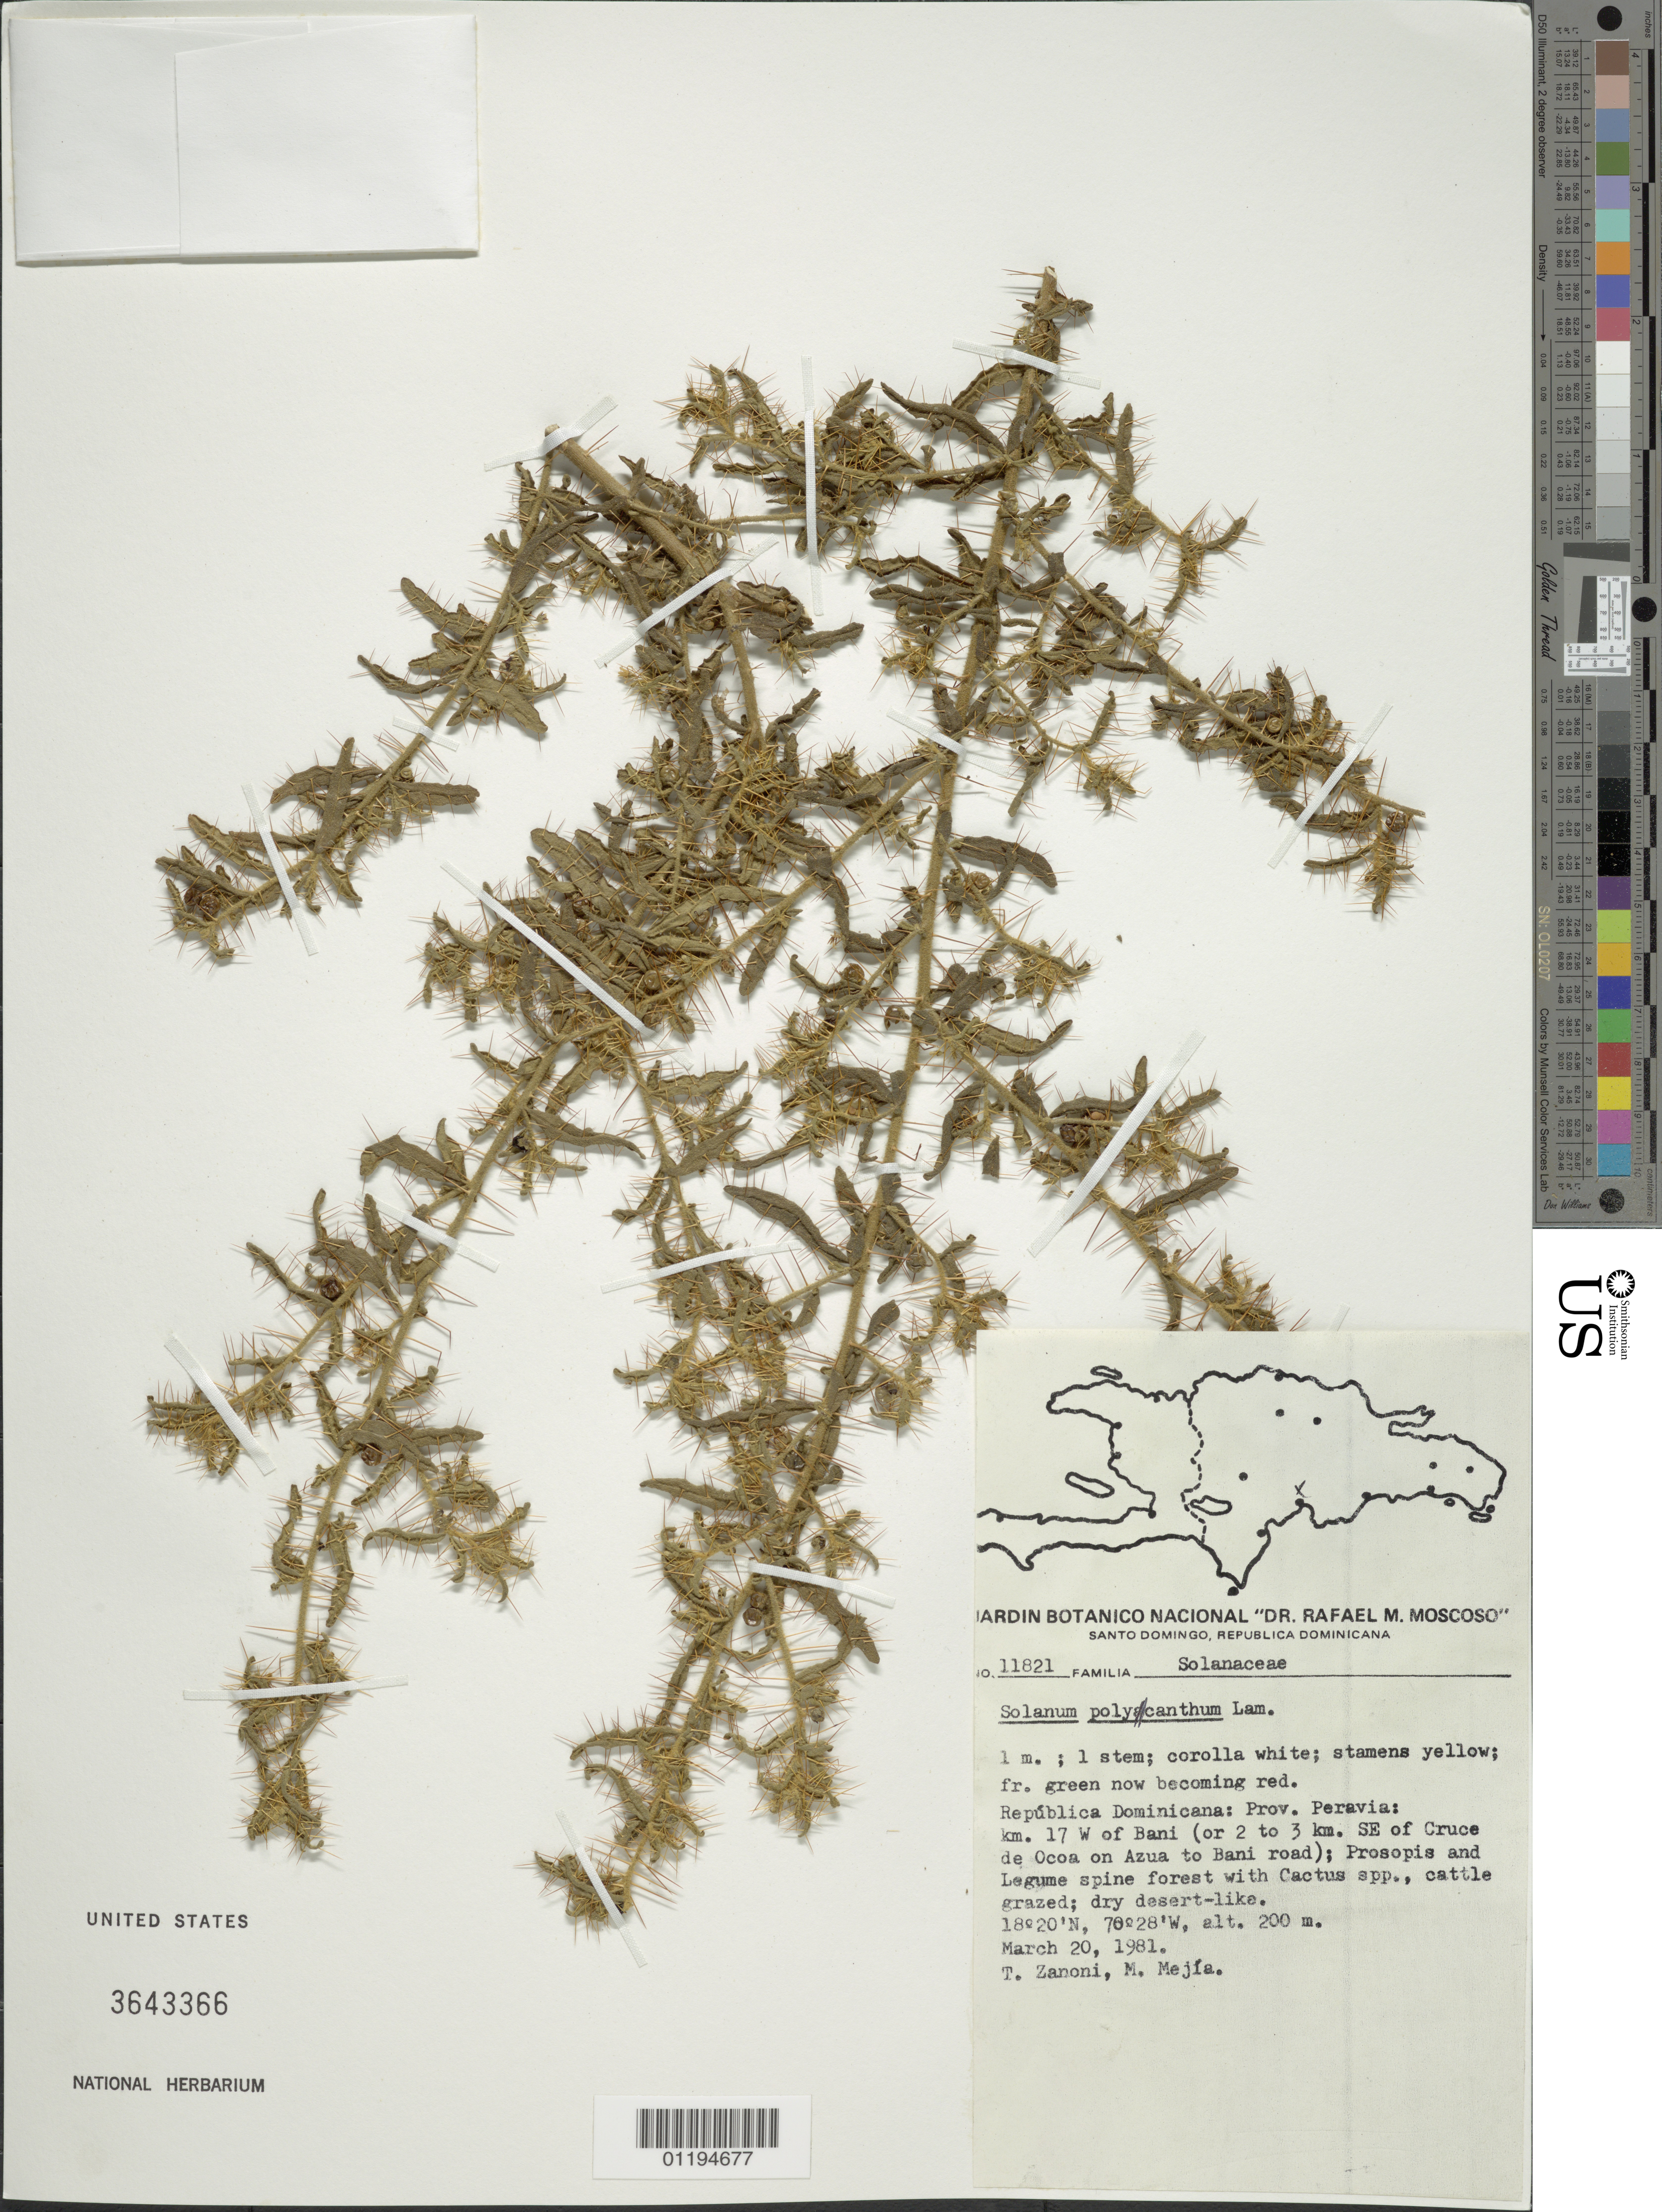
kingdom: Plantae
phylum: Tracheophyta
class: Magnoliopsida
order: Solanales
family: Solanaceae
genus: Solanum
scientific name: Solanum polycanthum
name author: Lam.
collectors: T. A. Zanoni & M. Mejia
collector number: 11821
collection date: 1981-03-20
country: Dominican Republic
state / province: Peravia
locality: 17km W of Bani (or 2-3 km SE of Cruce de Ocoa on Azua to Bani Rd,)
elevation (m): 200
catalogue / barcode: US 3643366